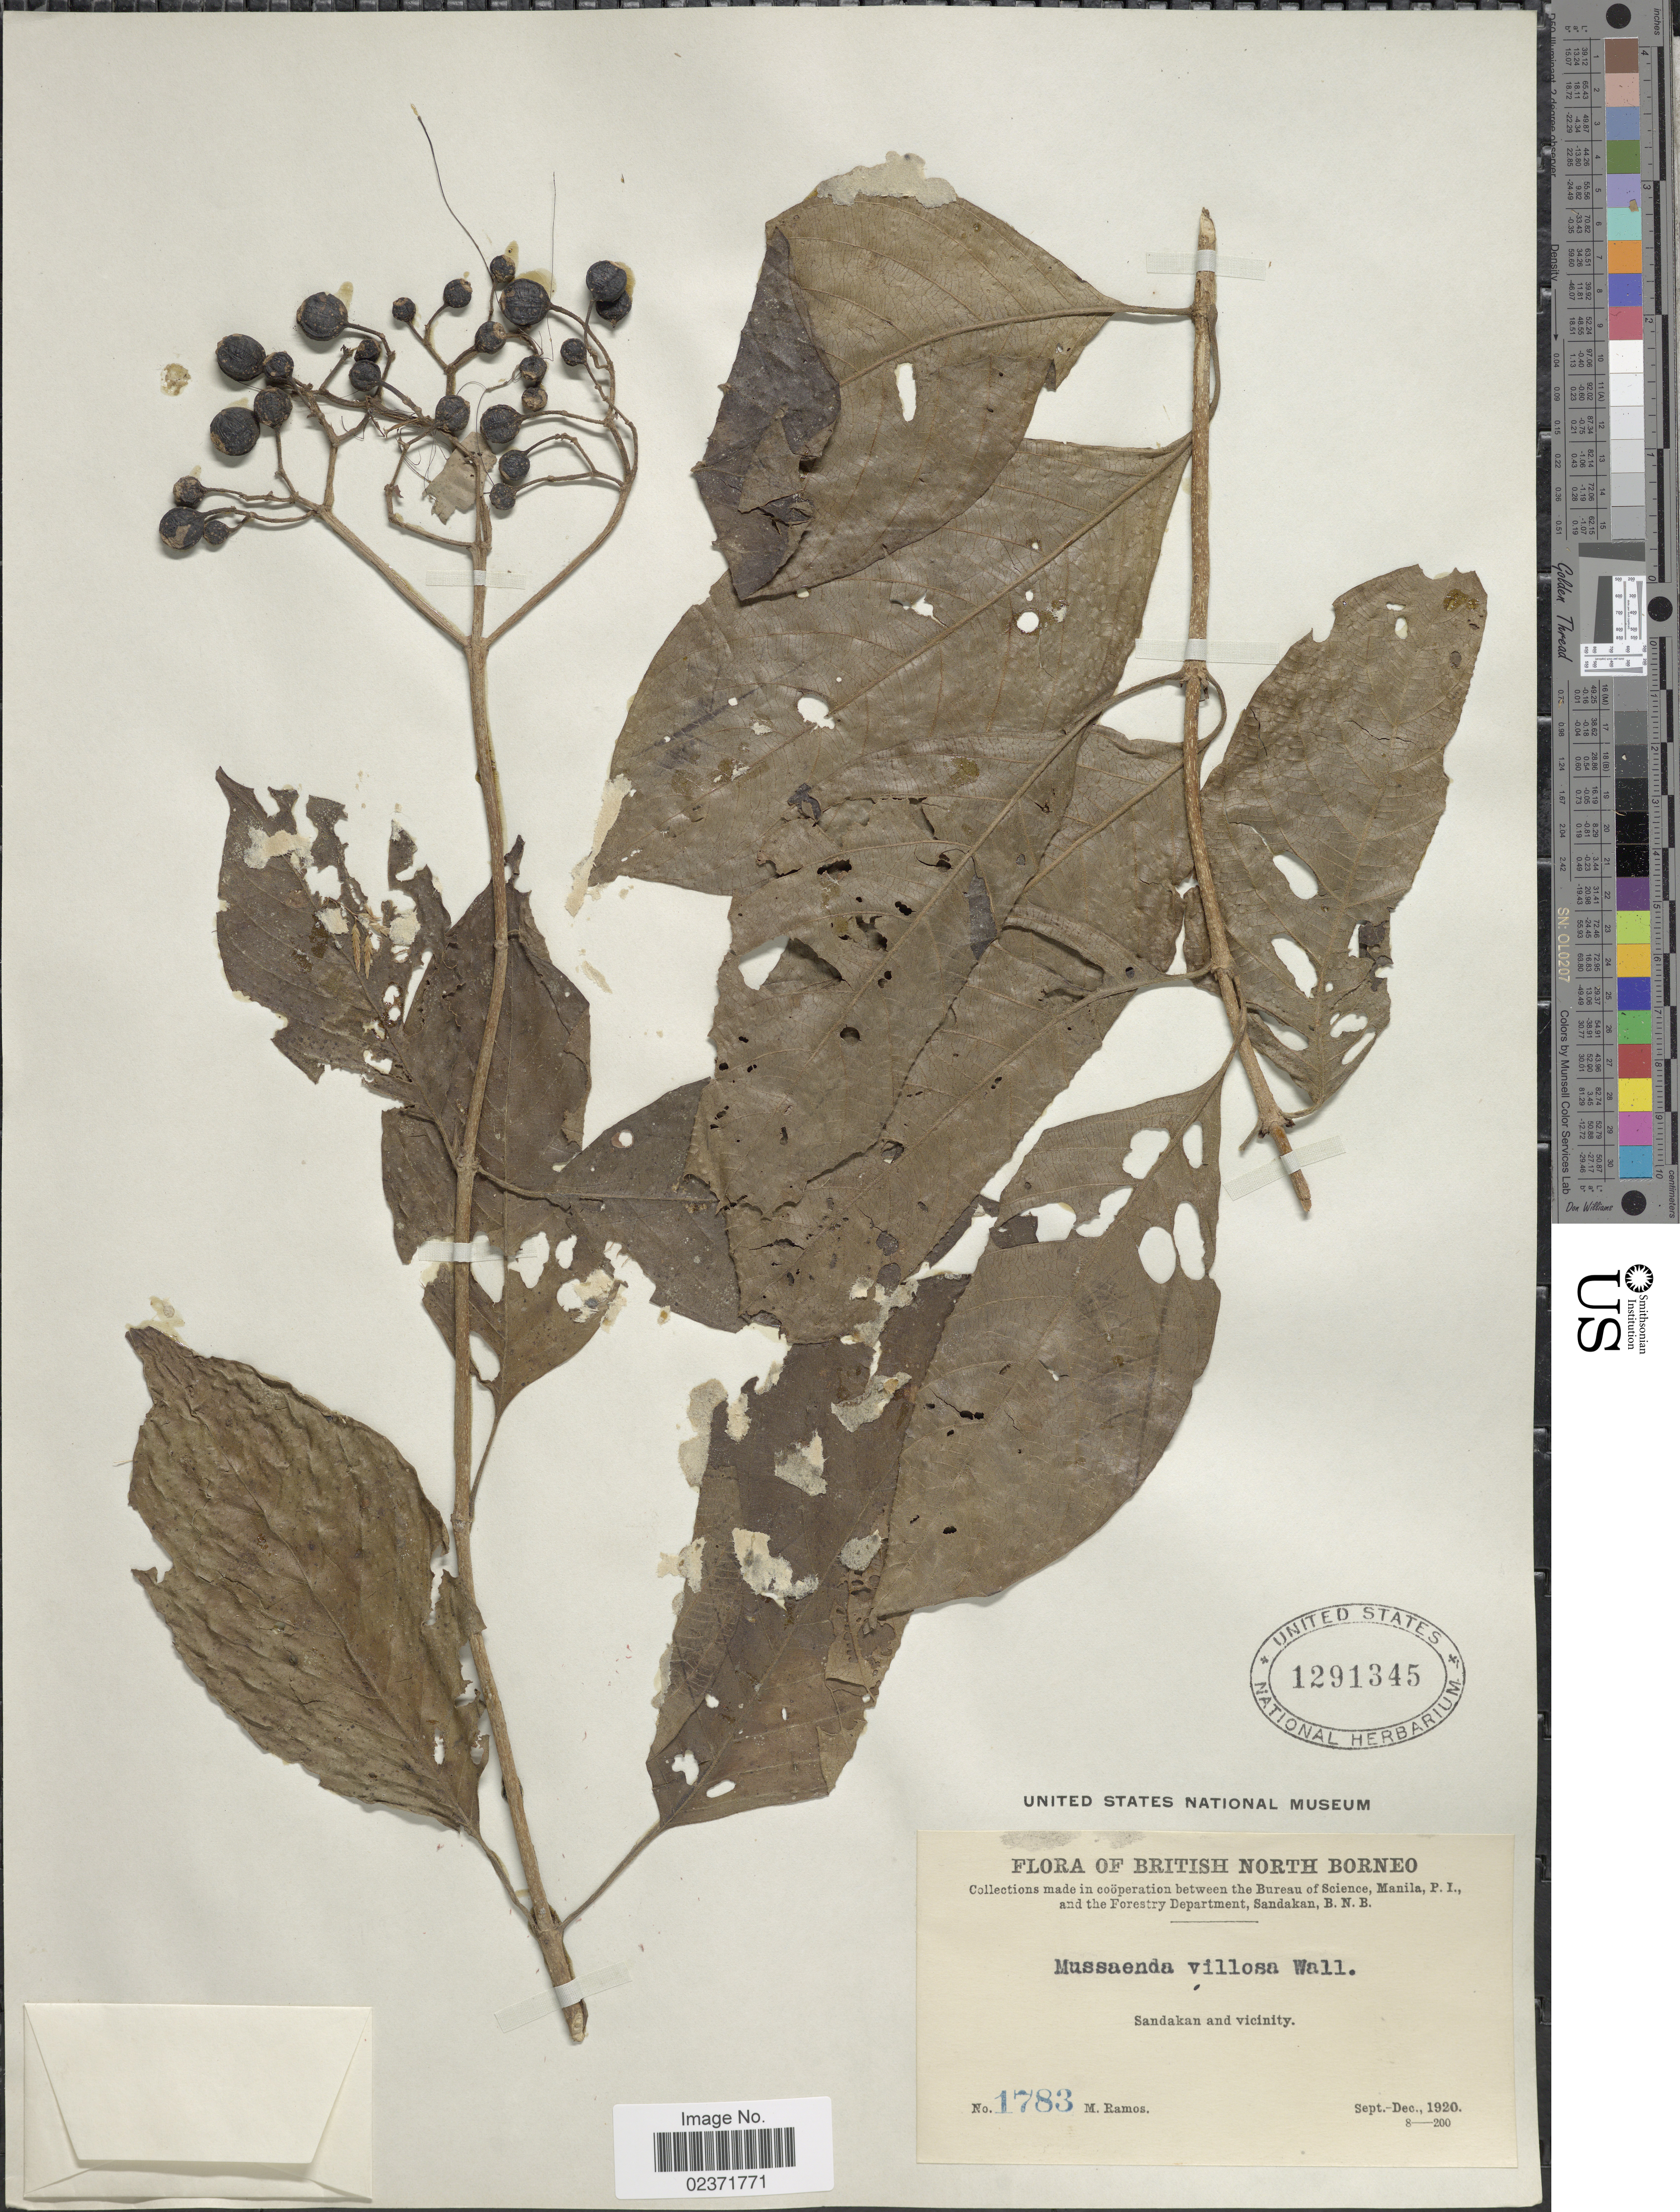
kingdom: Plantae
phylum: Tracheophyta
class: Magnoliopsida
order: Gentianales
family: Rubiaceae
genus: Mussaenda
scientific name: Mussaenda villosa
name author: Wall. ex G. Don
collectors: M. Ramos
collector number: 1783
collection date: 1920-09/1920-12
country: Malaysia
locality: British North Borneo, Sandakan and vicinity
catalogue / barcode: US 1291345